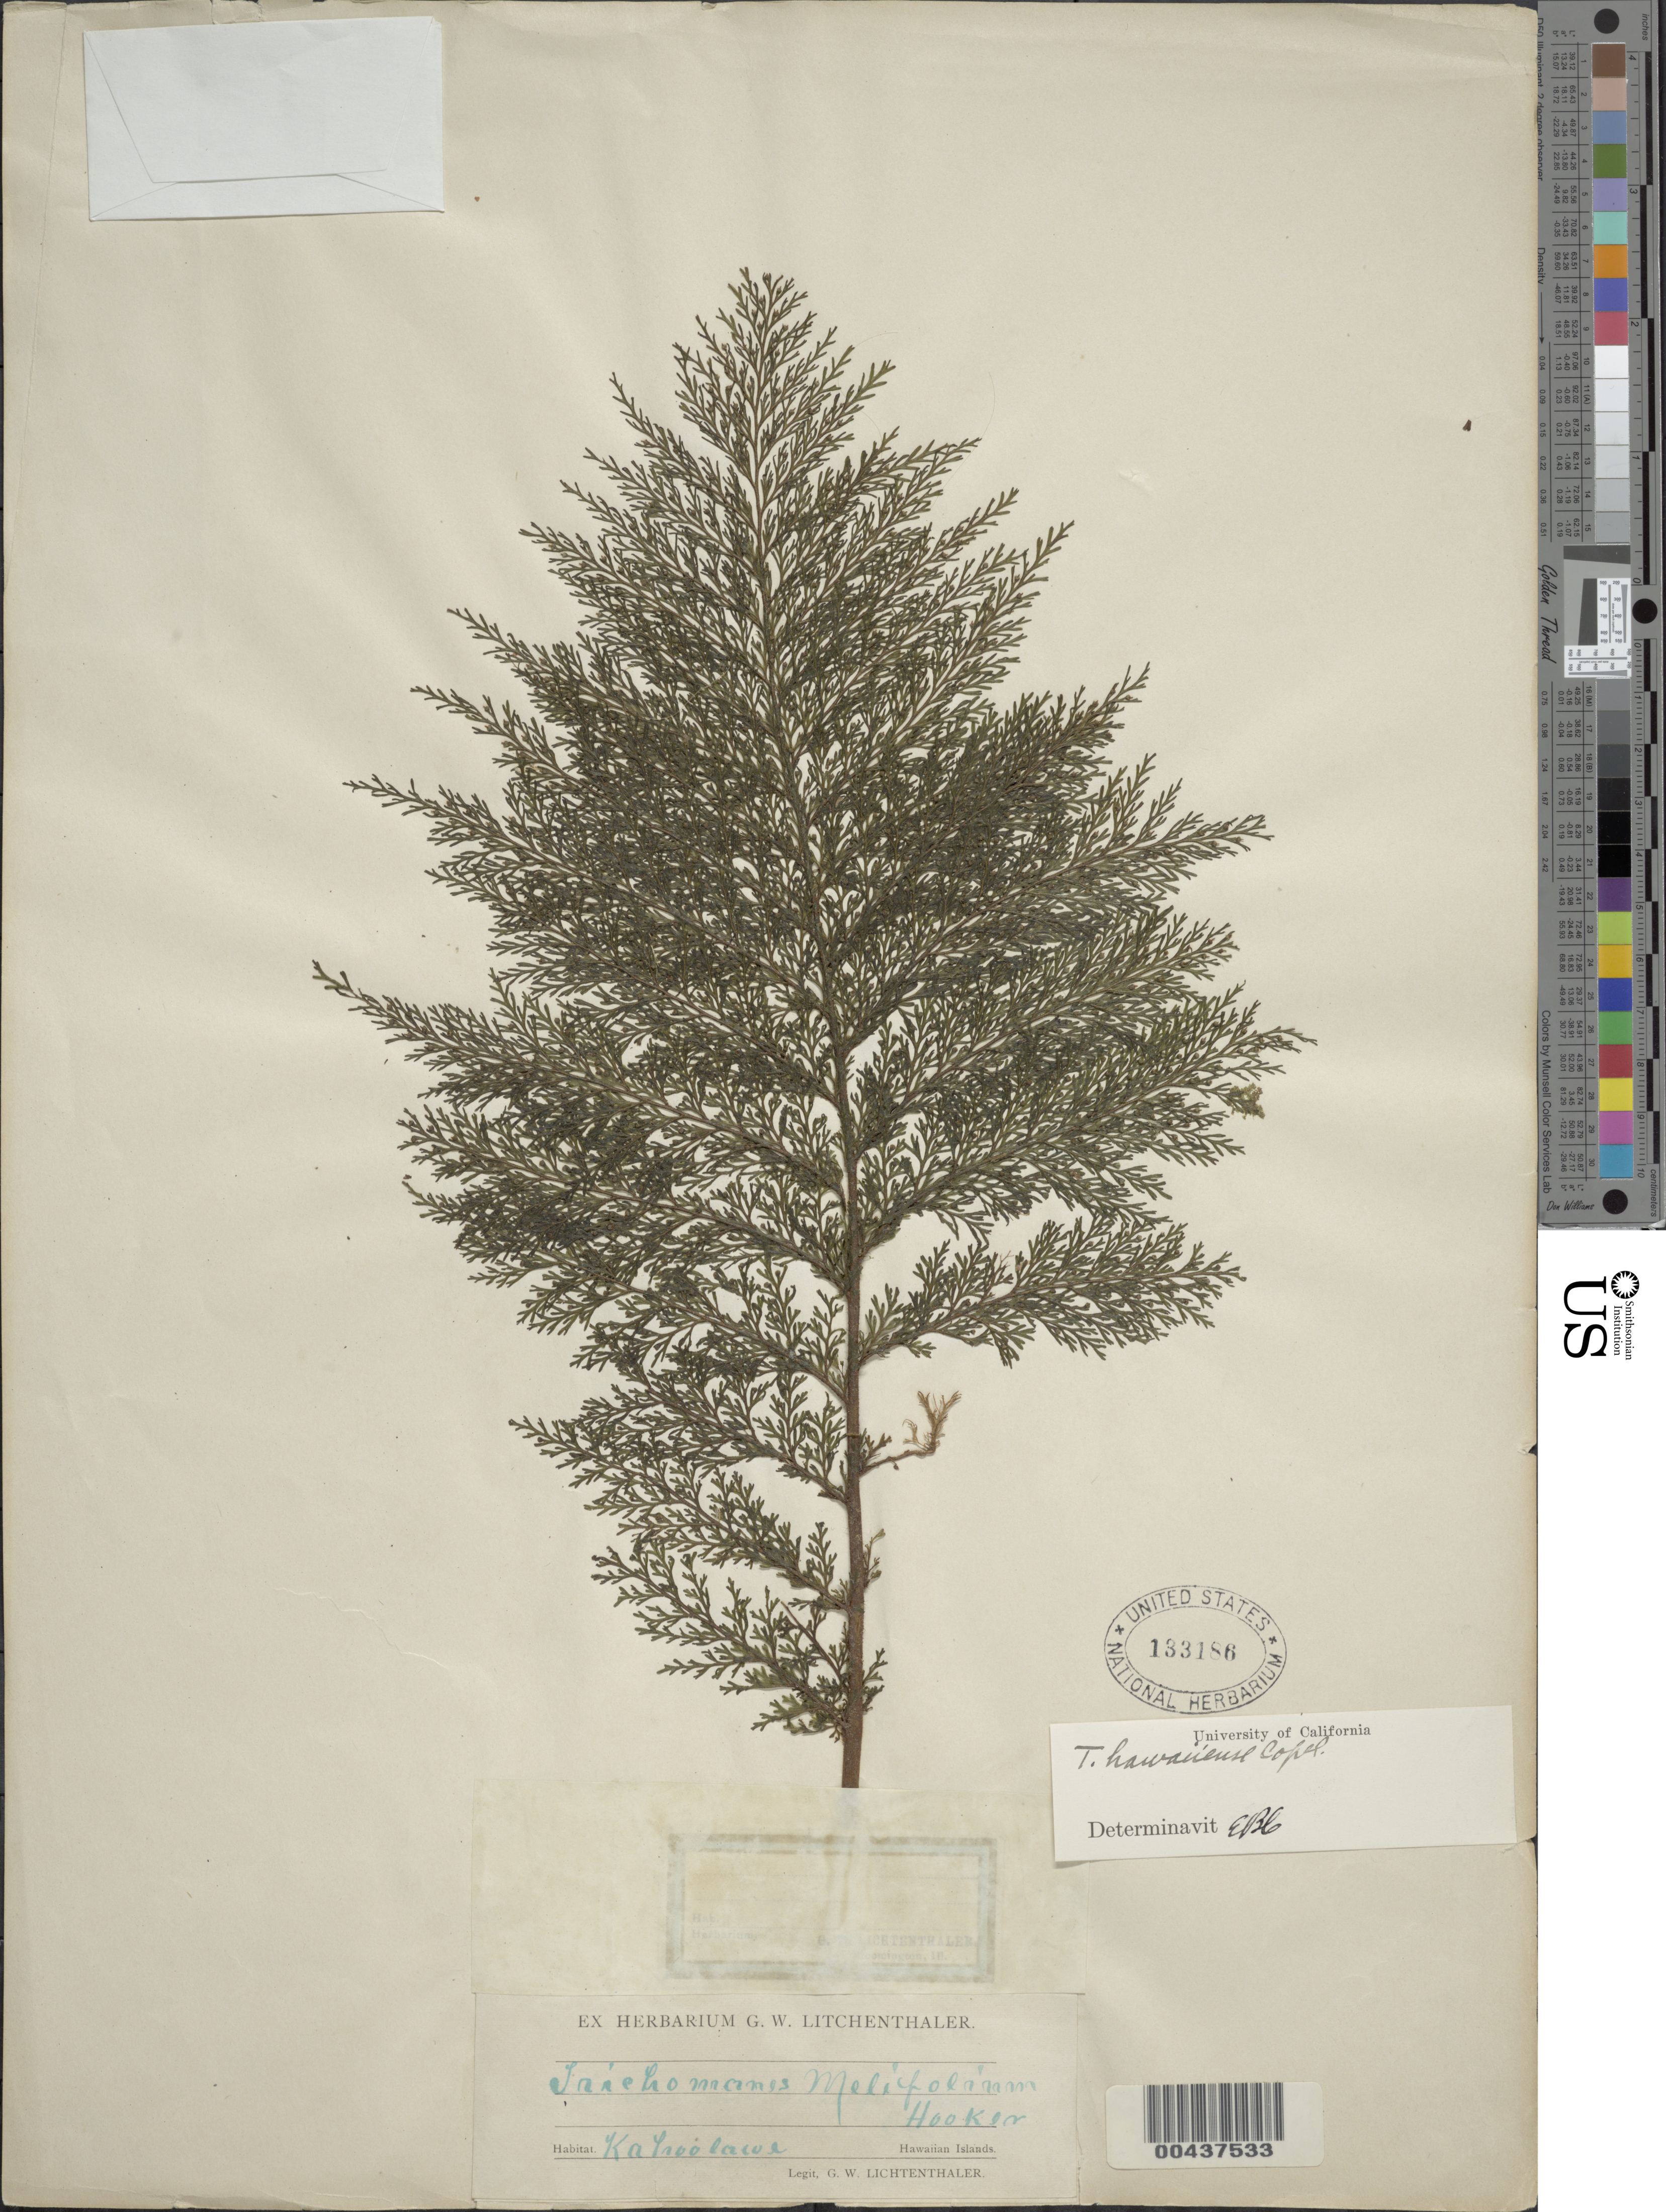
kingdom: Plantae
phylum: Tracheophyta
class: Polypodiopsida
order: Hymenophyllales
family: Hymenophyllaceae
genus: Callistopteris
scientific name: Callistopteris baueriana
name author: Copel.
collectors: G. Lichtenthaler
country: United States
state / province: Hawaii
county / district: Hawaii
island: Hawaii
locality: Kahoolawe, Hawaiian Islands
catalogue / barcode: US 133186